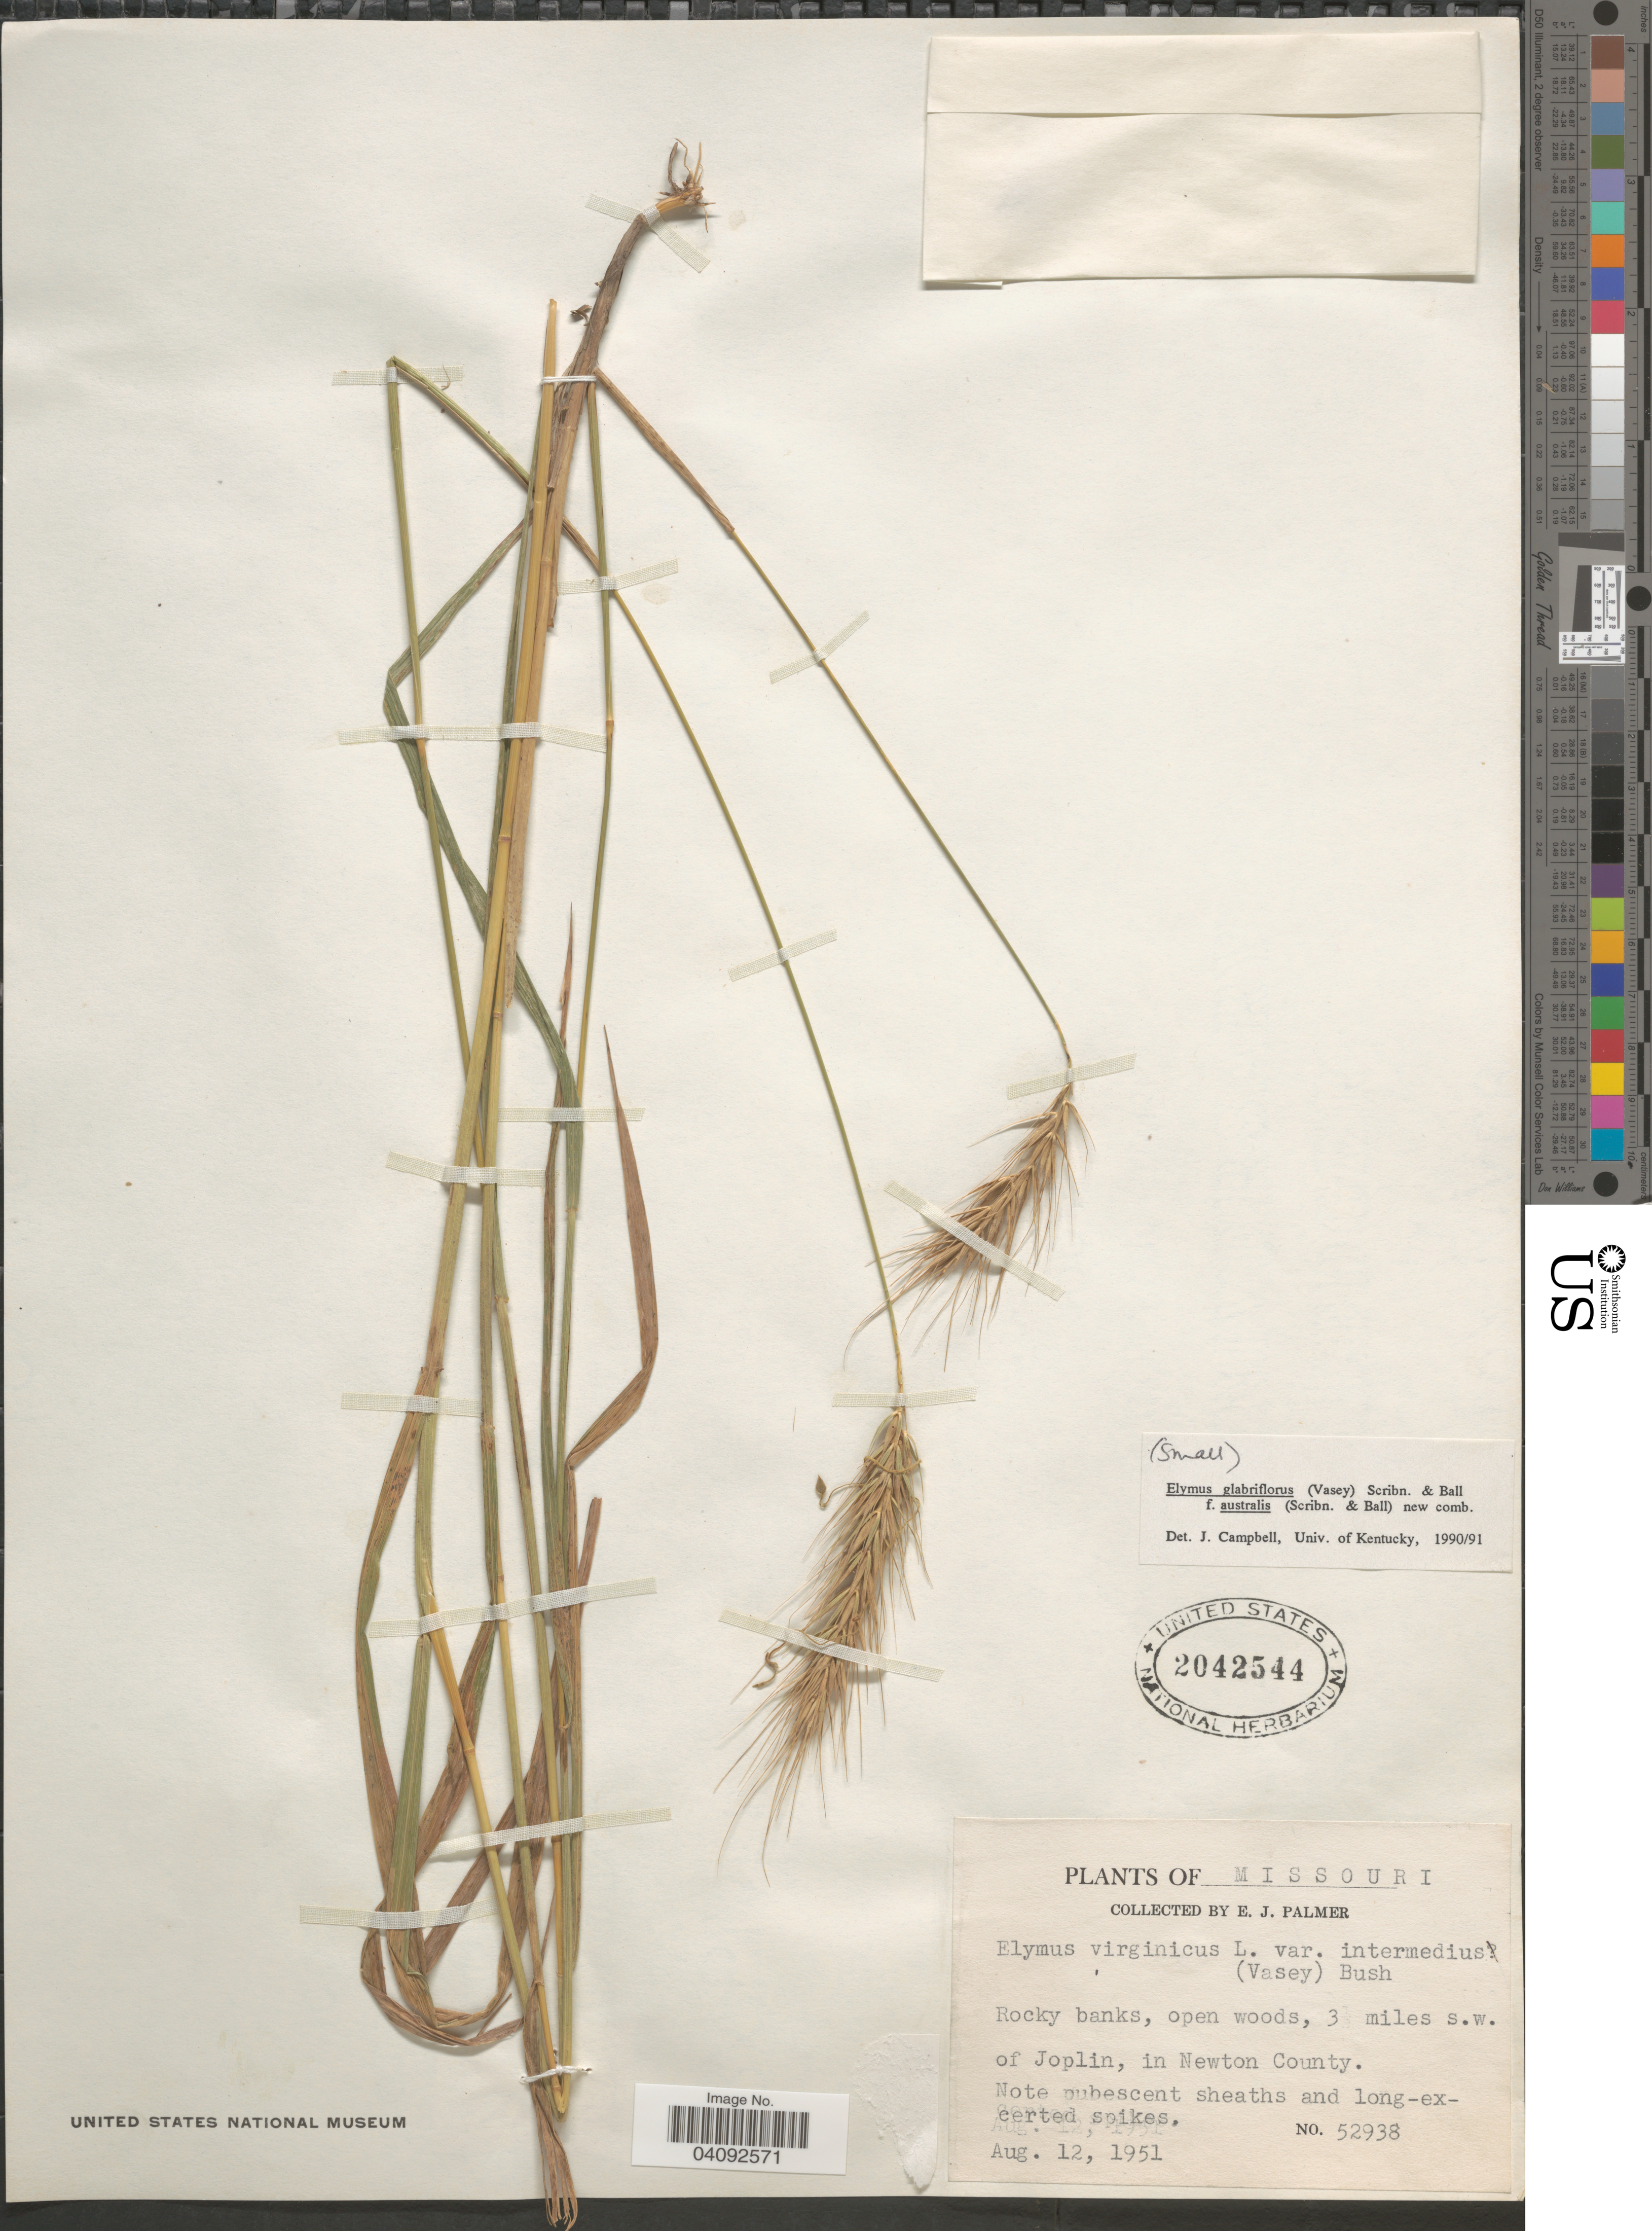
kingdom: Plantae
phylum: Tracheophyta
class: Liliopsida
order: Poales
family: Poaceae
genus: Elymus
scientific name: Elymus glabriflorus var. australis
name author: (Scribn. & C.R. Ball) J.J.N. Campb.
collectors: E. J. Palmer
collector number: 52938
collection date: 1951-08-12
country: United States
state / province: Missouri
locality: Rocky banks, open woods, 3 miles s.w. of Joplin, in Newton County.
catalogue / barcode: US 2042544